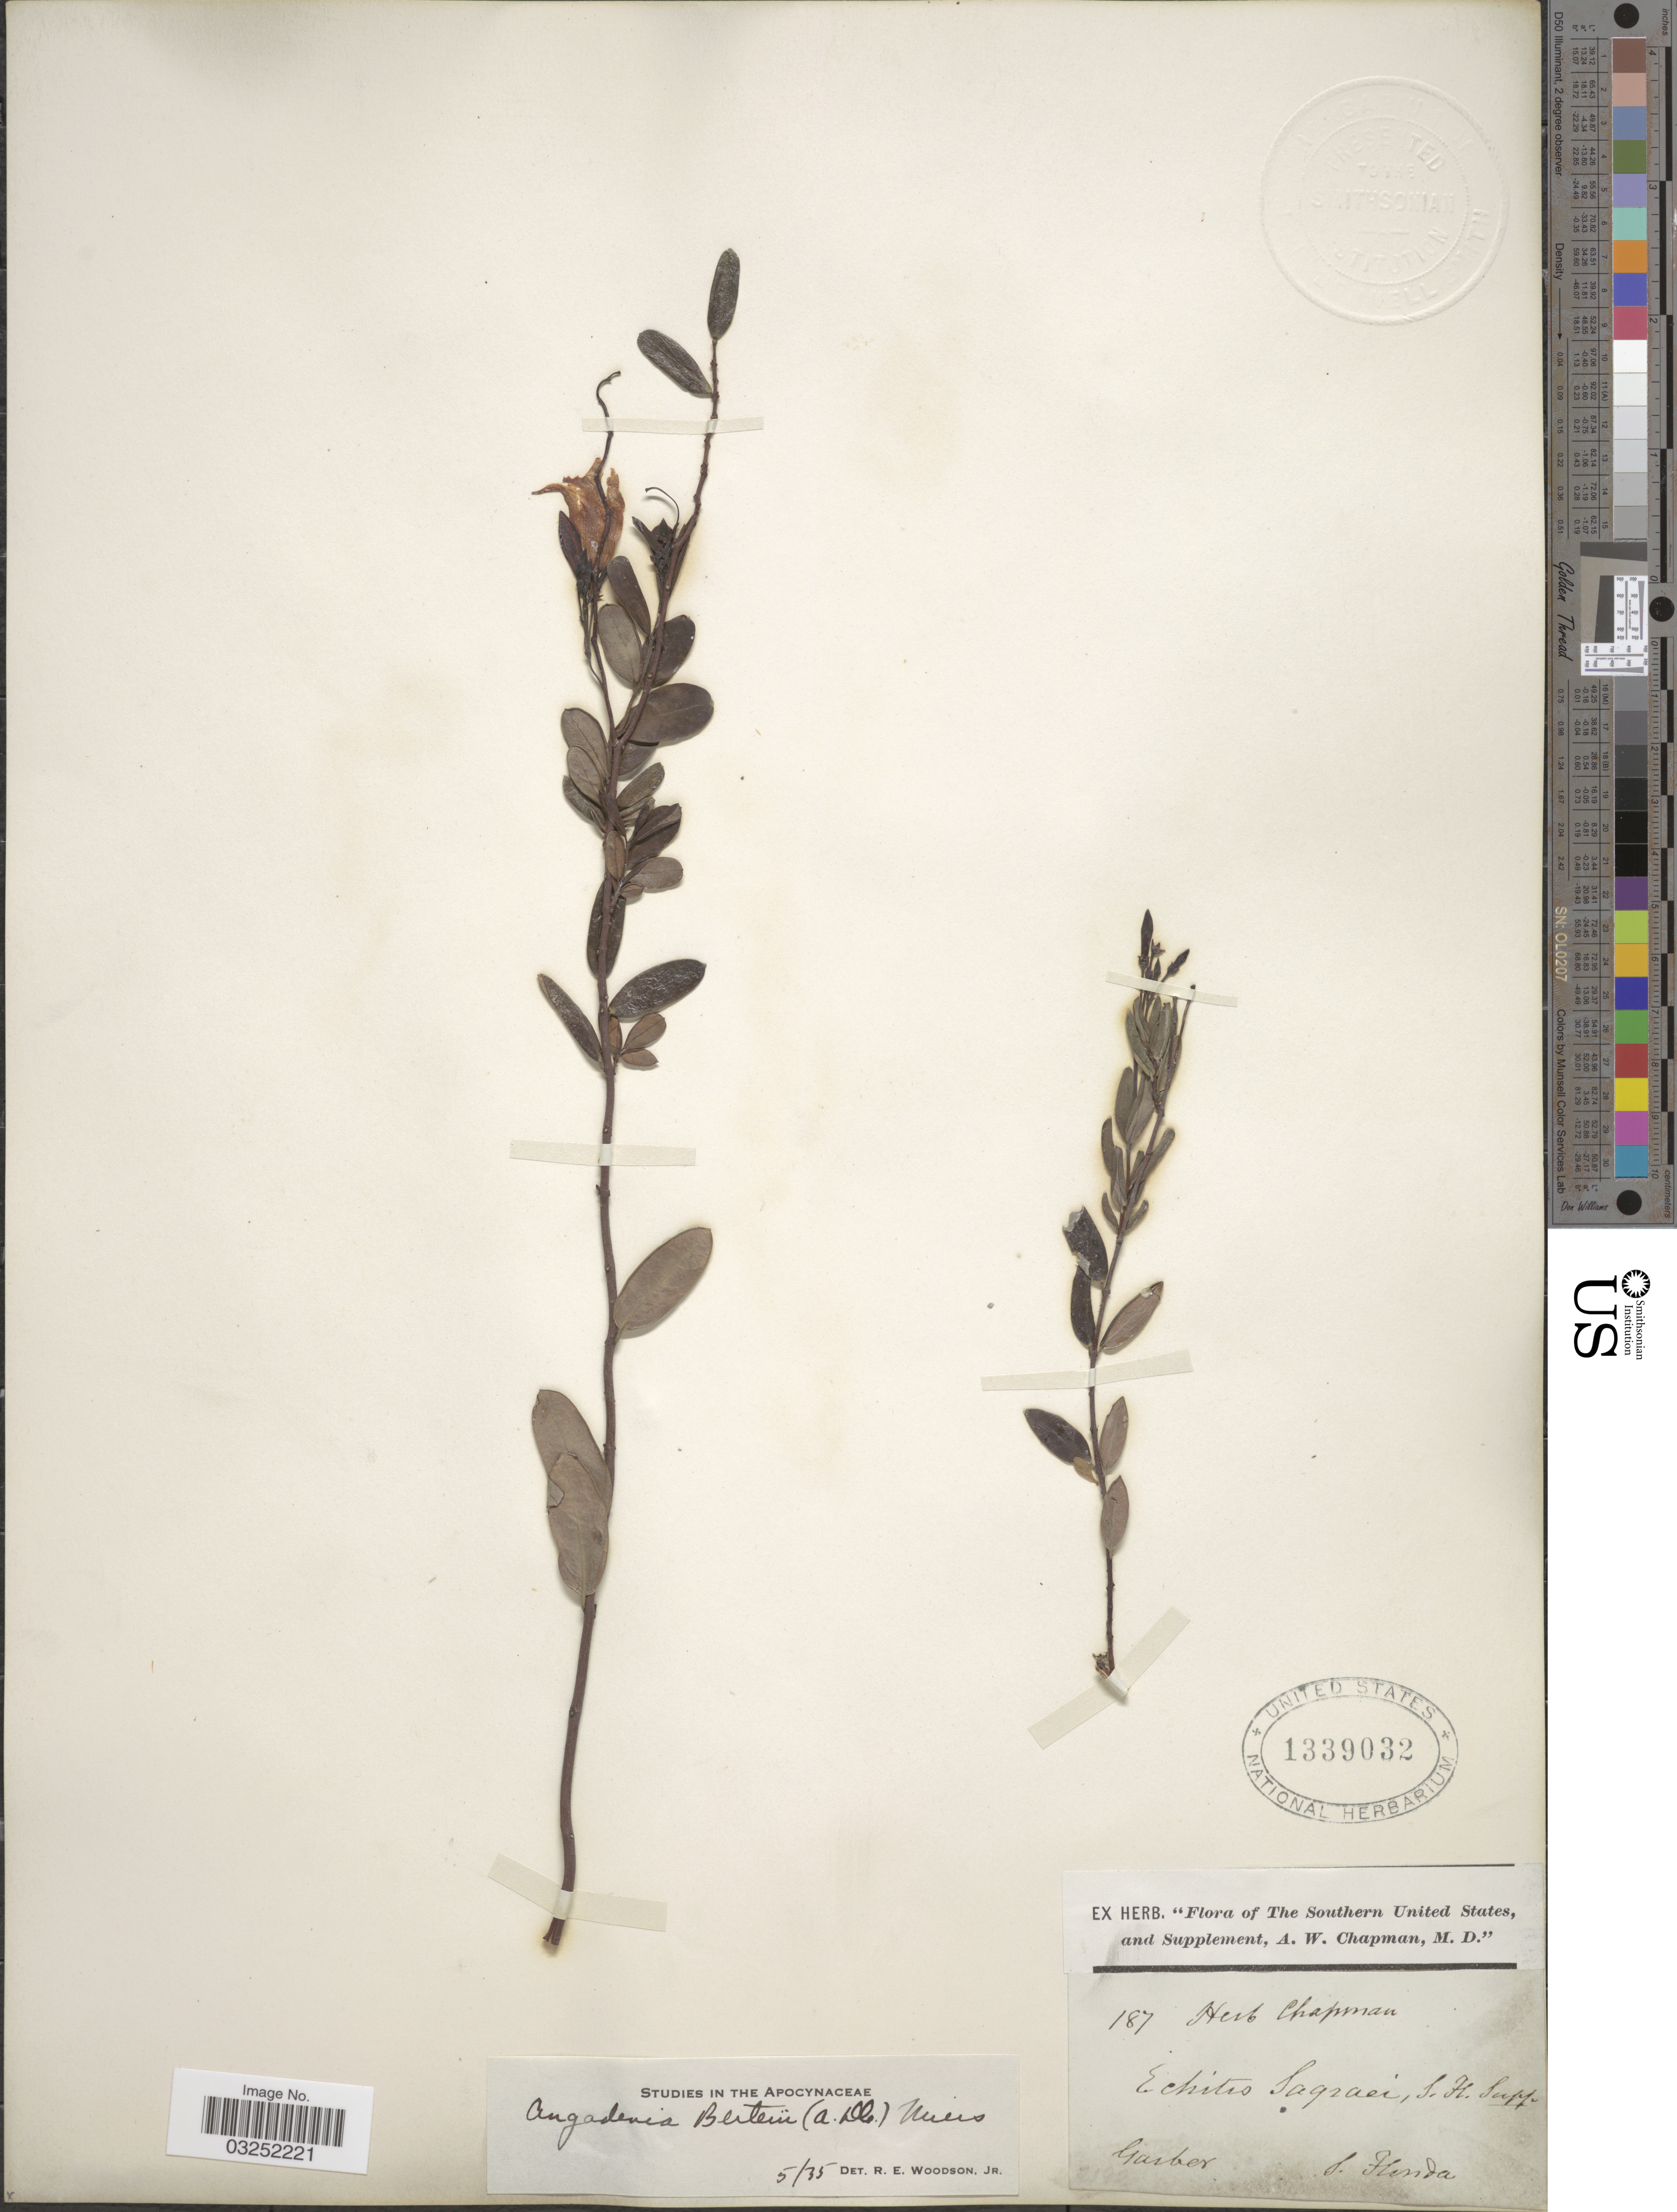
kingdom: Plantae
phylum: Tracheophyta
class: Magnoliopsida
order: Gentianales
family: Apocynaceae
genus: Angadenia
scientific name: Angadenia berteroi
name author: (A. DC.) Miers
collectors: -- Garber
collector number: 187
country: United States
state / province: Florida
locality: The Southern United States, S. Florida.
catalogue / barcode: US 1339032